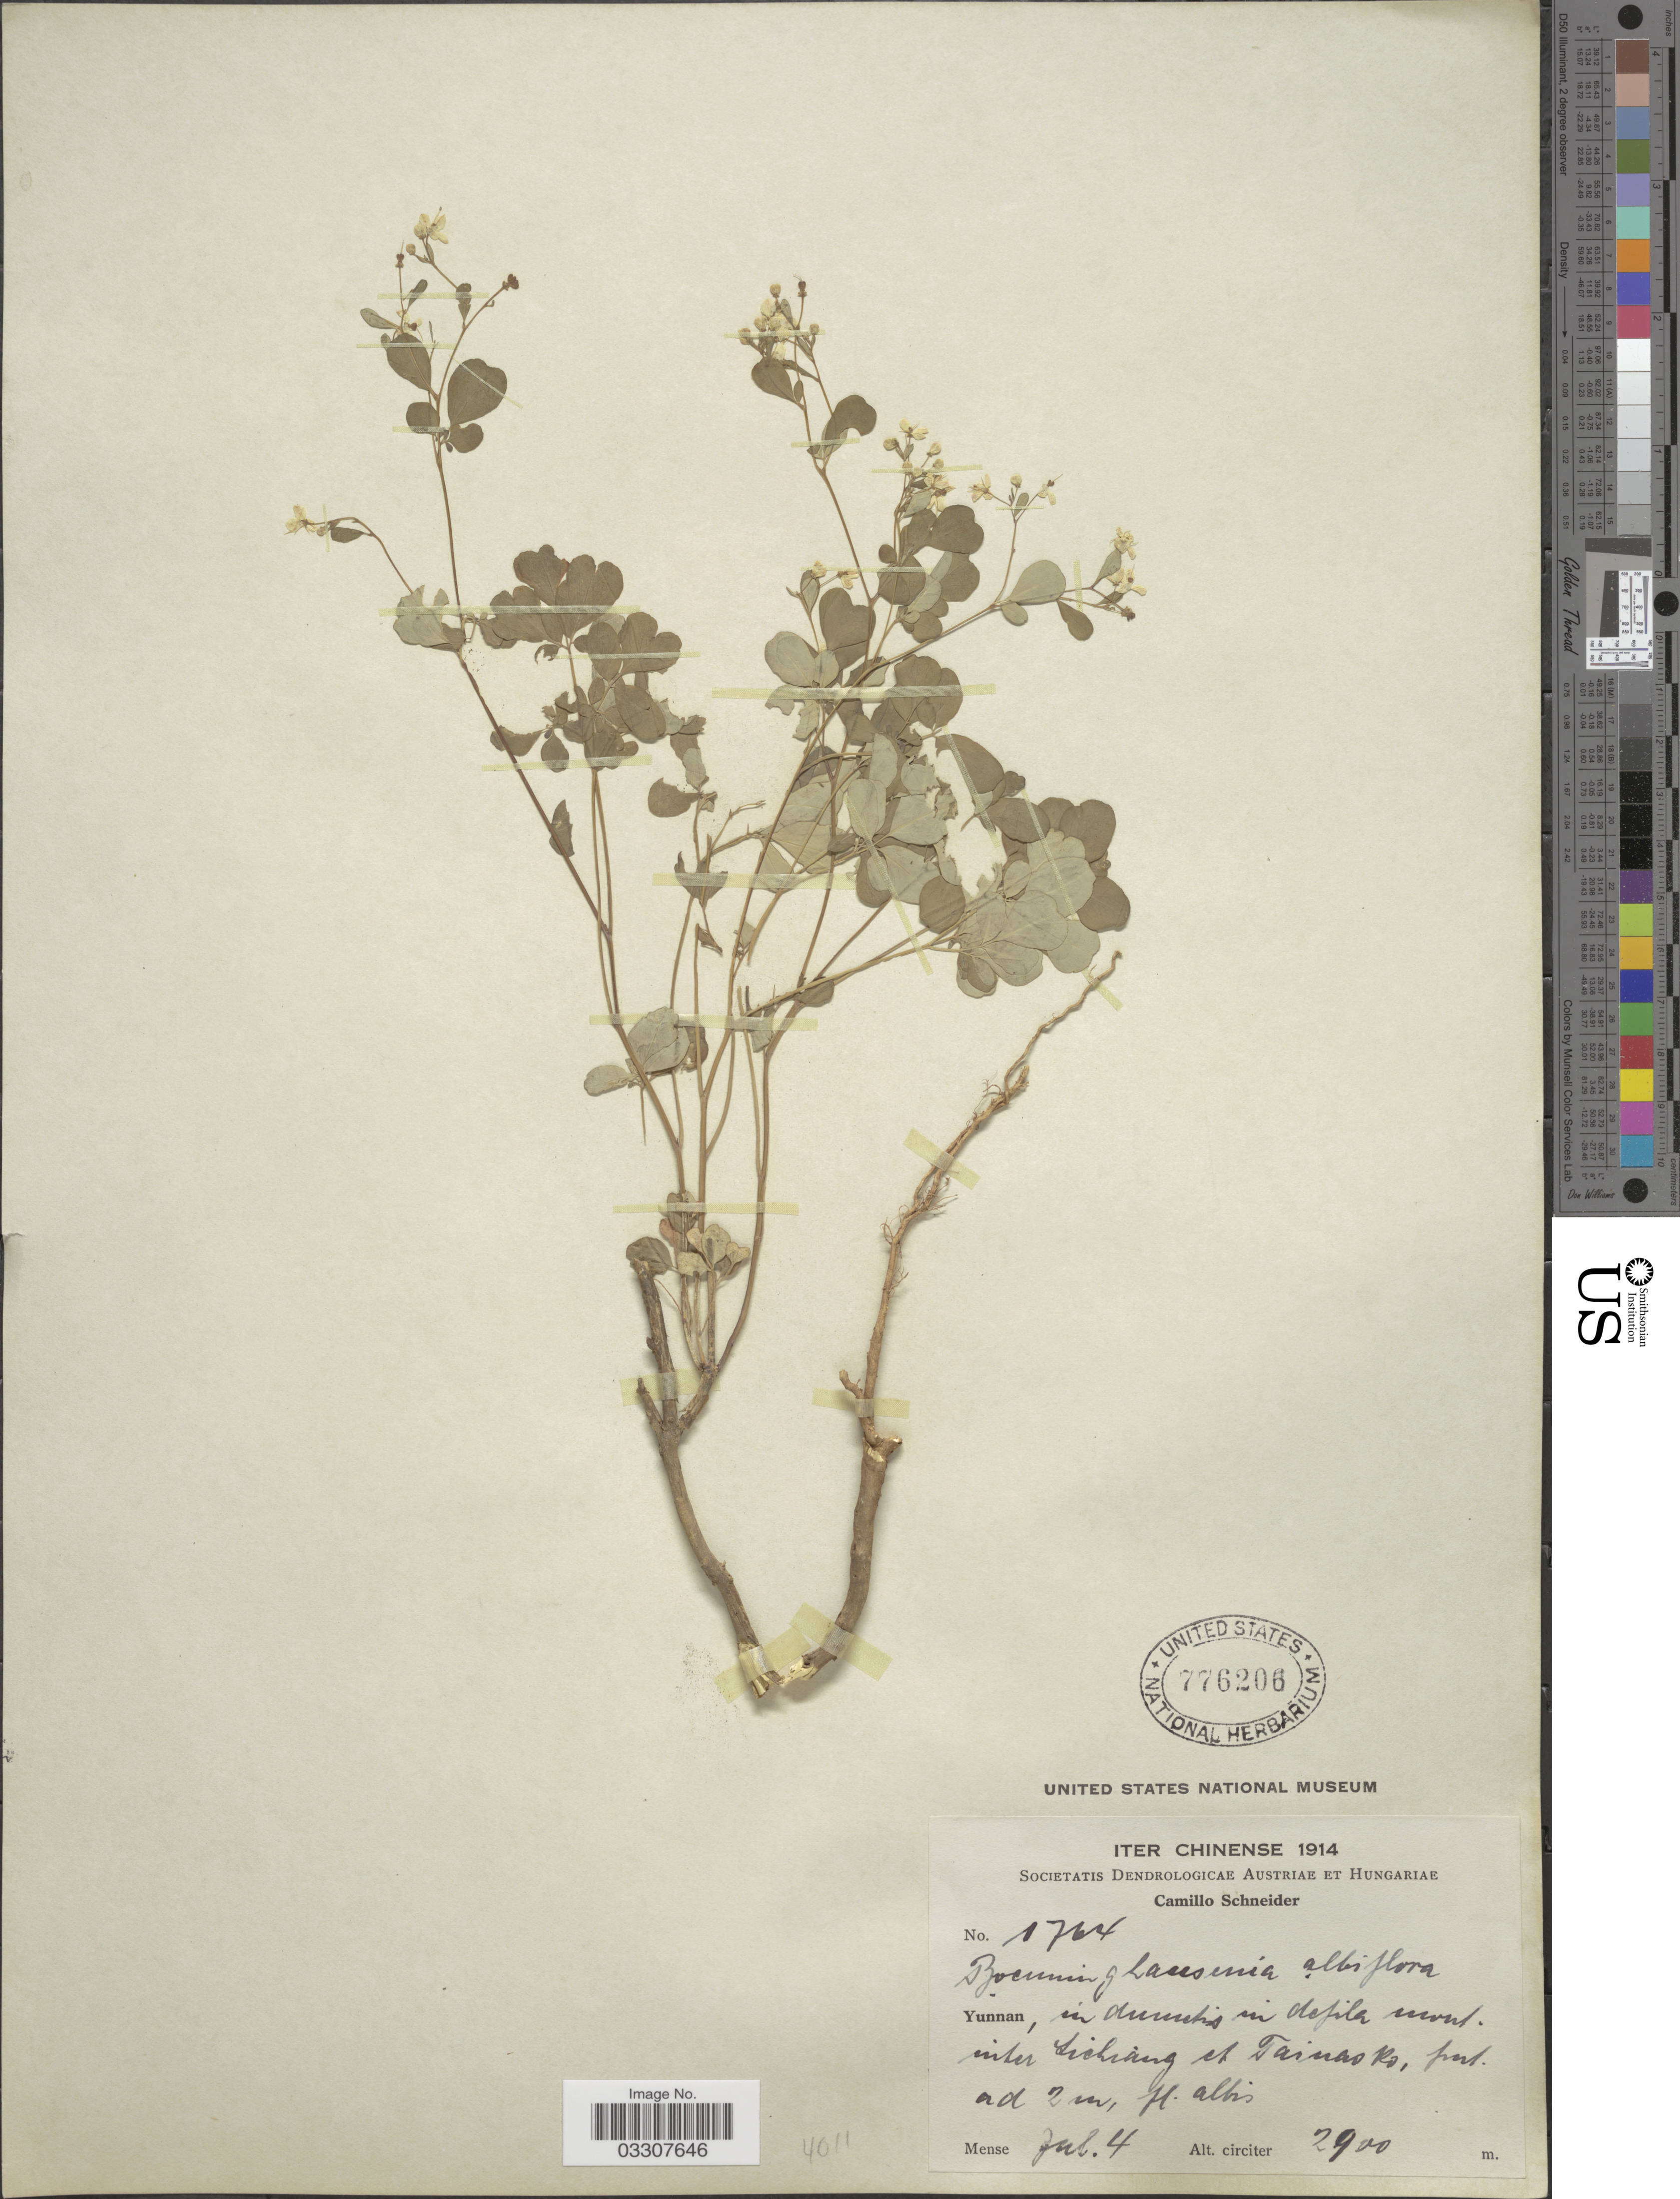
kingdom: Plantae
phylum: Tracheophyta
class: Magnoliopsida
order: Sapindales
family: Rutaceae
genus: Boenninghausenia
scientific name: Boenninghausenia albiflora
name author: (Hook.) Meisn.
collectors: C. K. Schneider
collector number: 1764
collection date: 1914-07-04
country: China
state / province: Yunnan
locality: In dumetis in defila mont. inter Lichiang et Tainaska [interpreted].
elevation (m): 2900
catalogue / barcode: US 776206